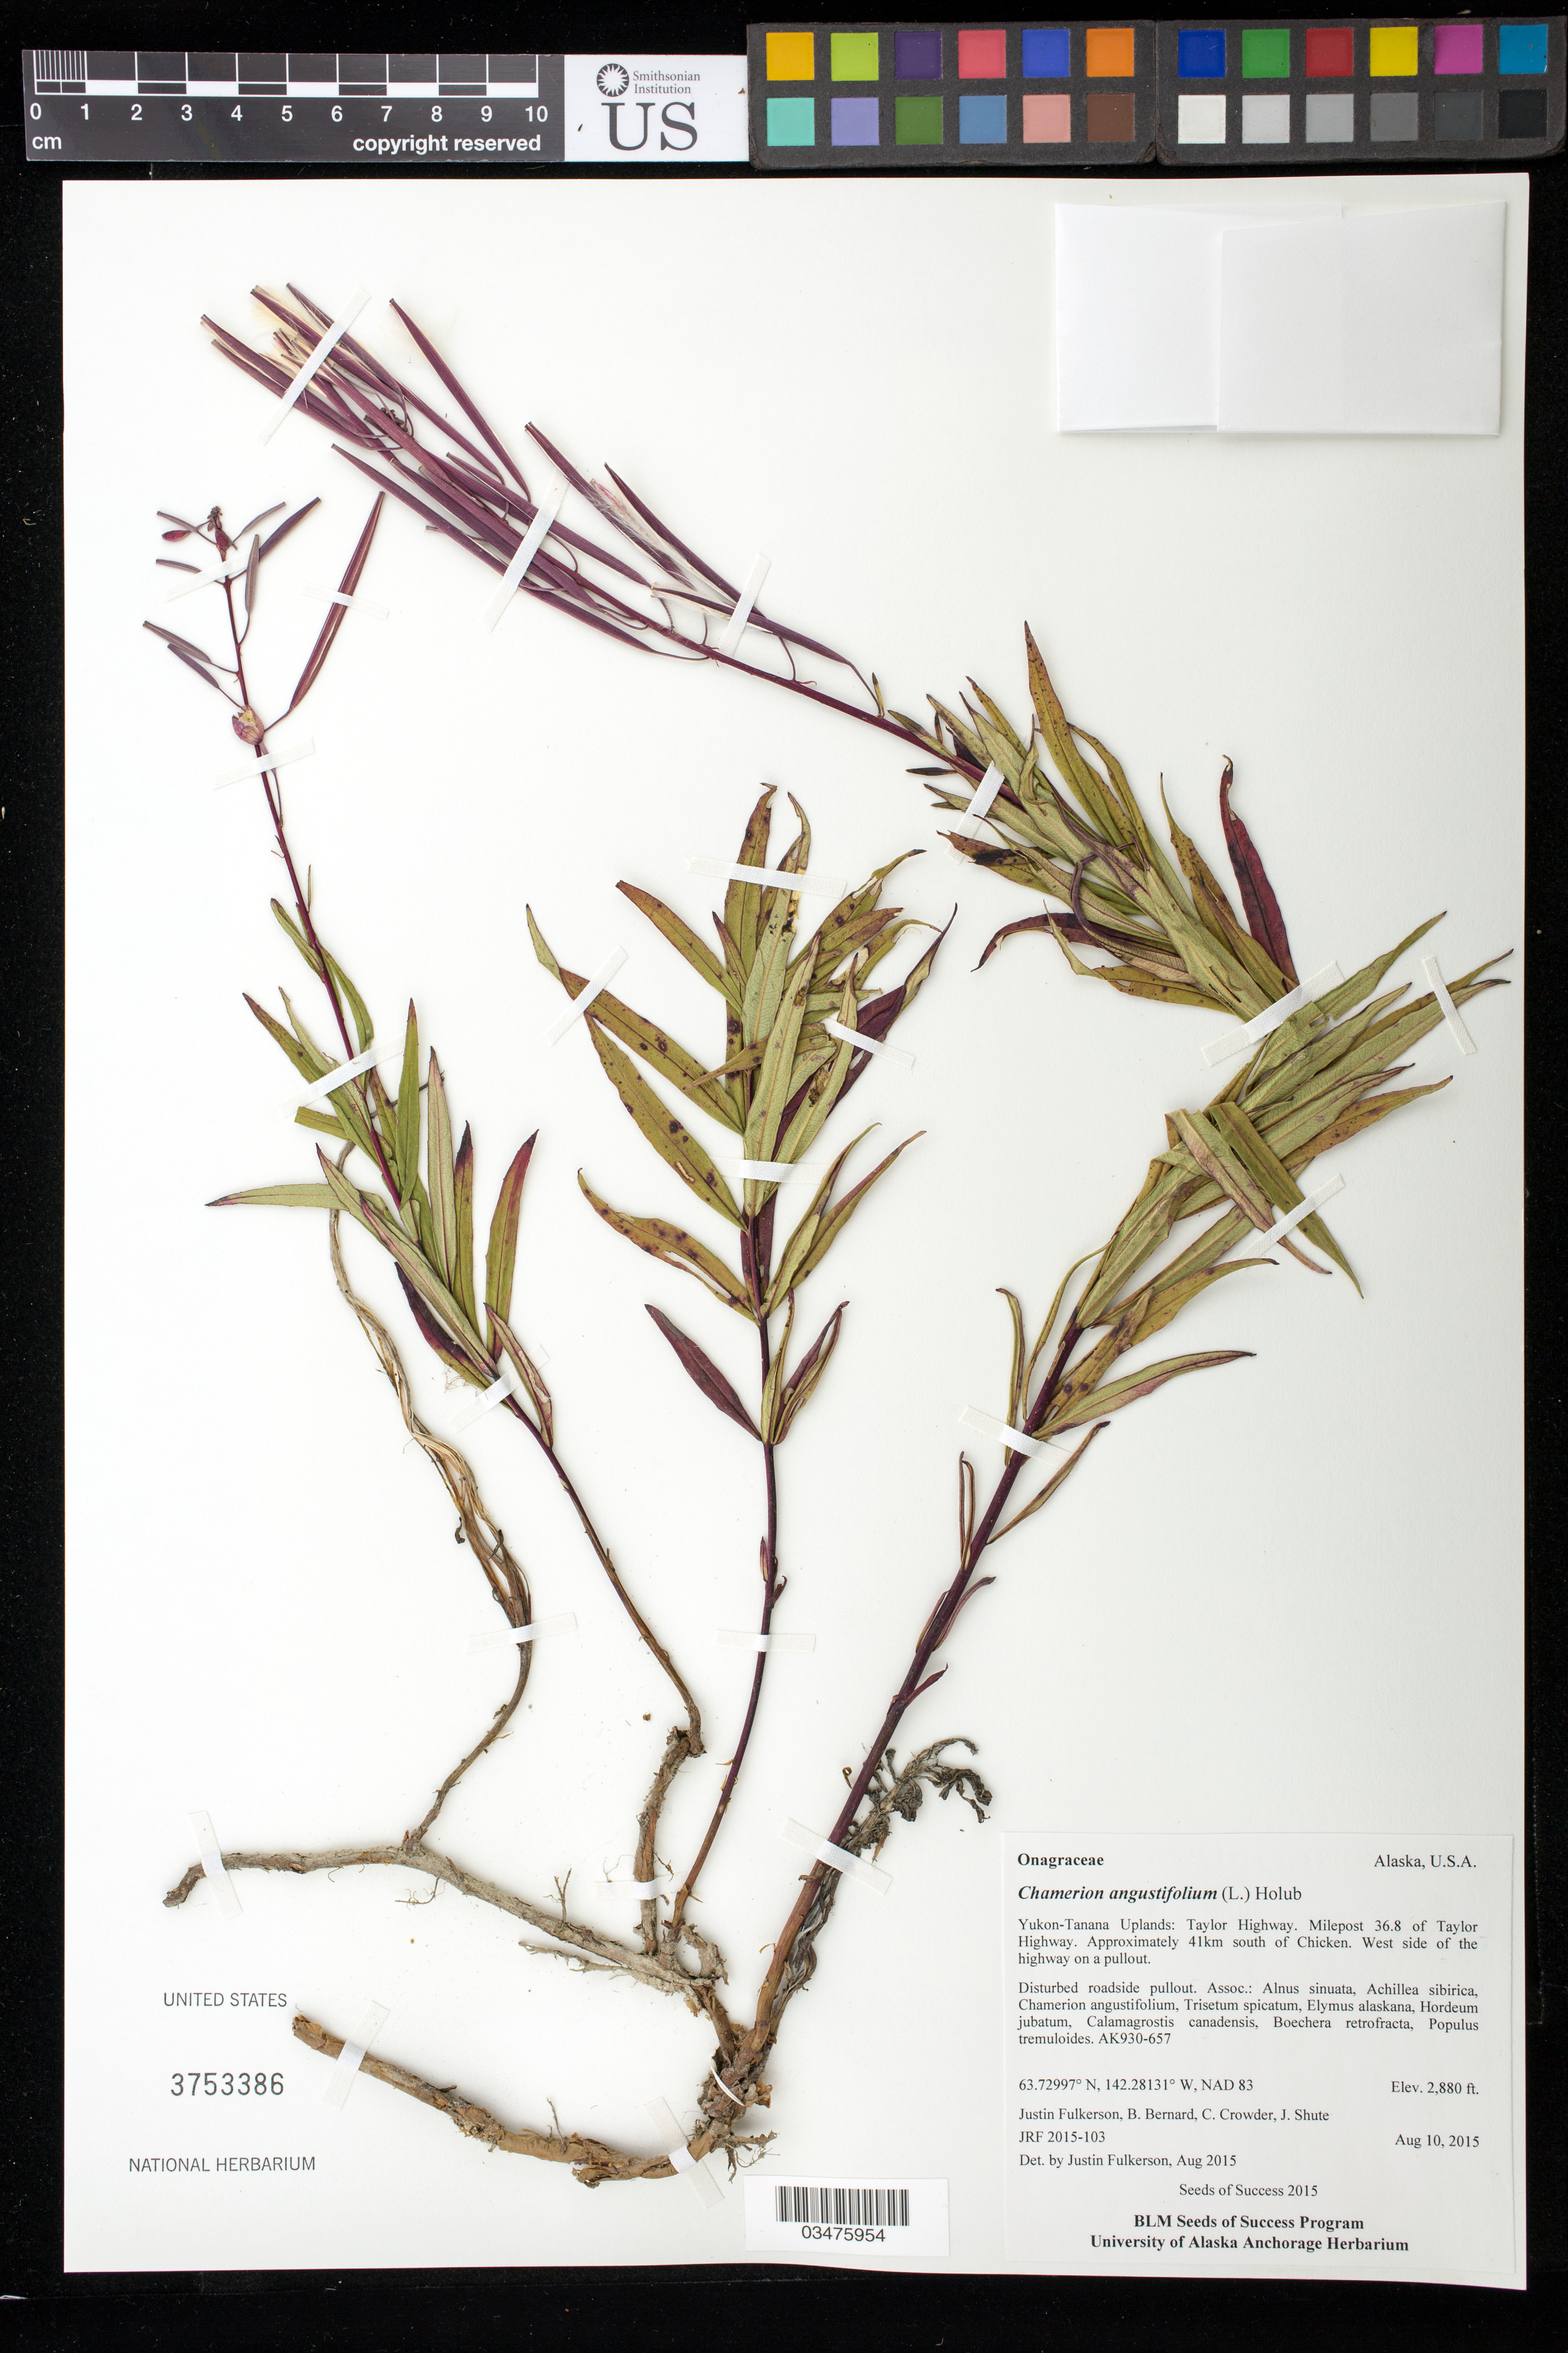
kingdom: Plantae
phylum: Tracheophyta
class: Magnoliopsida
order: Myrtales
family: Onagraceae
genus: Chamerion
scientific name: Chamerion angustifolium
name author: (L.) Holub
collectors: J. Fulkerson, C. Crowder, J. Shute & B. Bernard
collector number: AK930-657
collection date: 2015-08-10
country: United States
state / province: Alaska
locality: Yukon-Tanana Uplands, Taylor Highway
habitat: Disturbed roadside pullout.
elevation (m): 878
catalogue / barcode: US 3753386